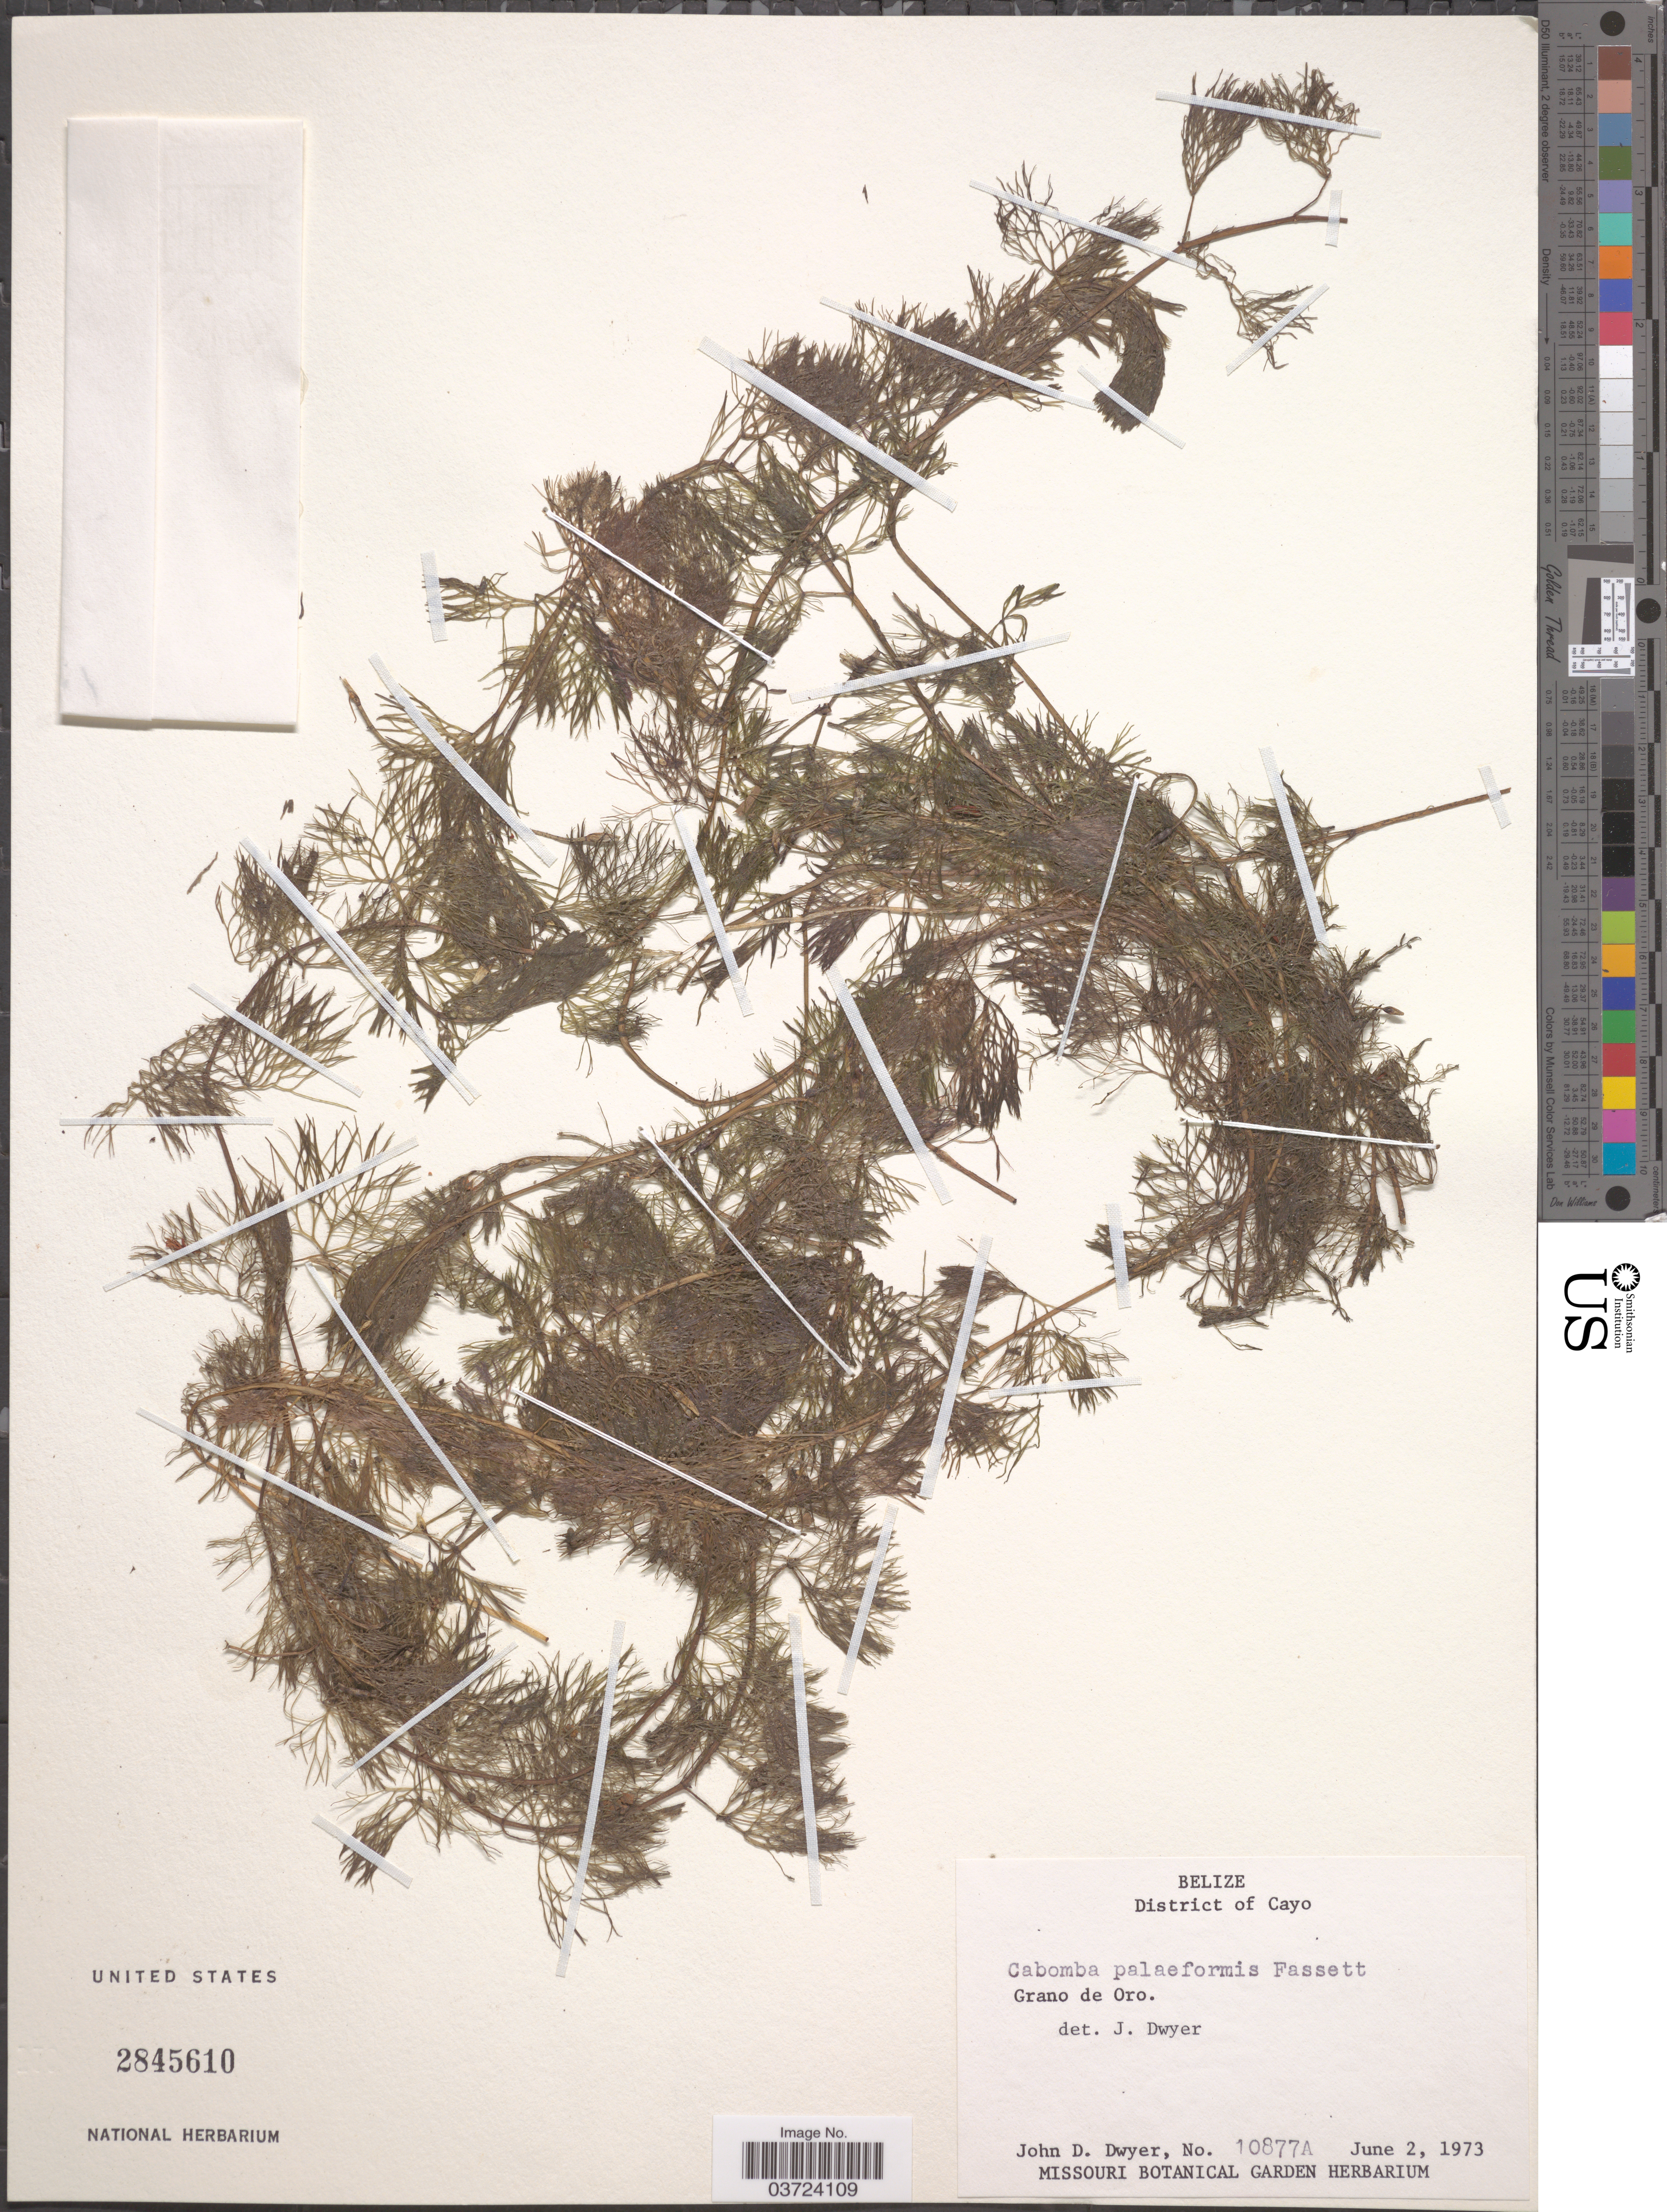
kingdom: Plantae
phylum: Tracheophyta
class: Magnoliopsida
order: Nymphaeales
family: Cabombaceae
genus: Cabomba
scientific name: Cabomba palaeformis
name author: Fassett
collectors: J. D. Dwyer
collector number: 10877A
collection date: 1973-06-02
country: Belize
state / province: Cayo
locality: District of Cayo. Grano de Oro.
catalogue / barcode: US 2845610